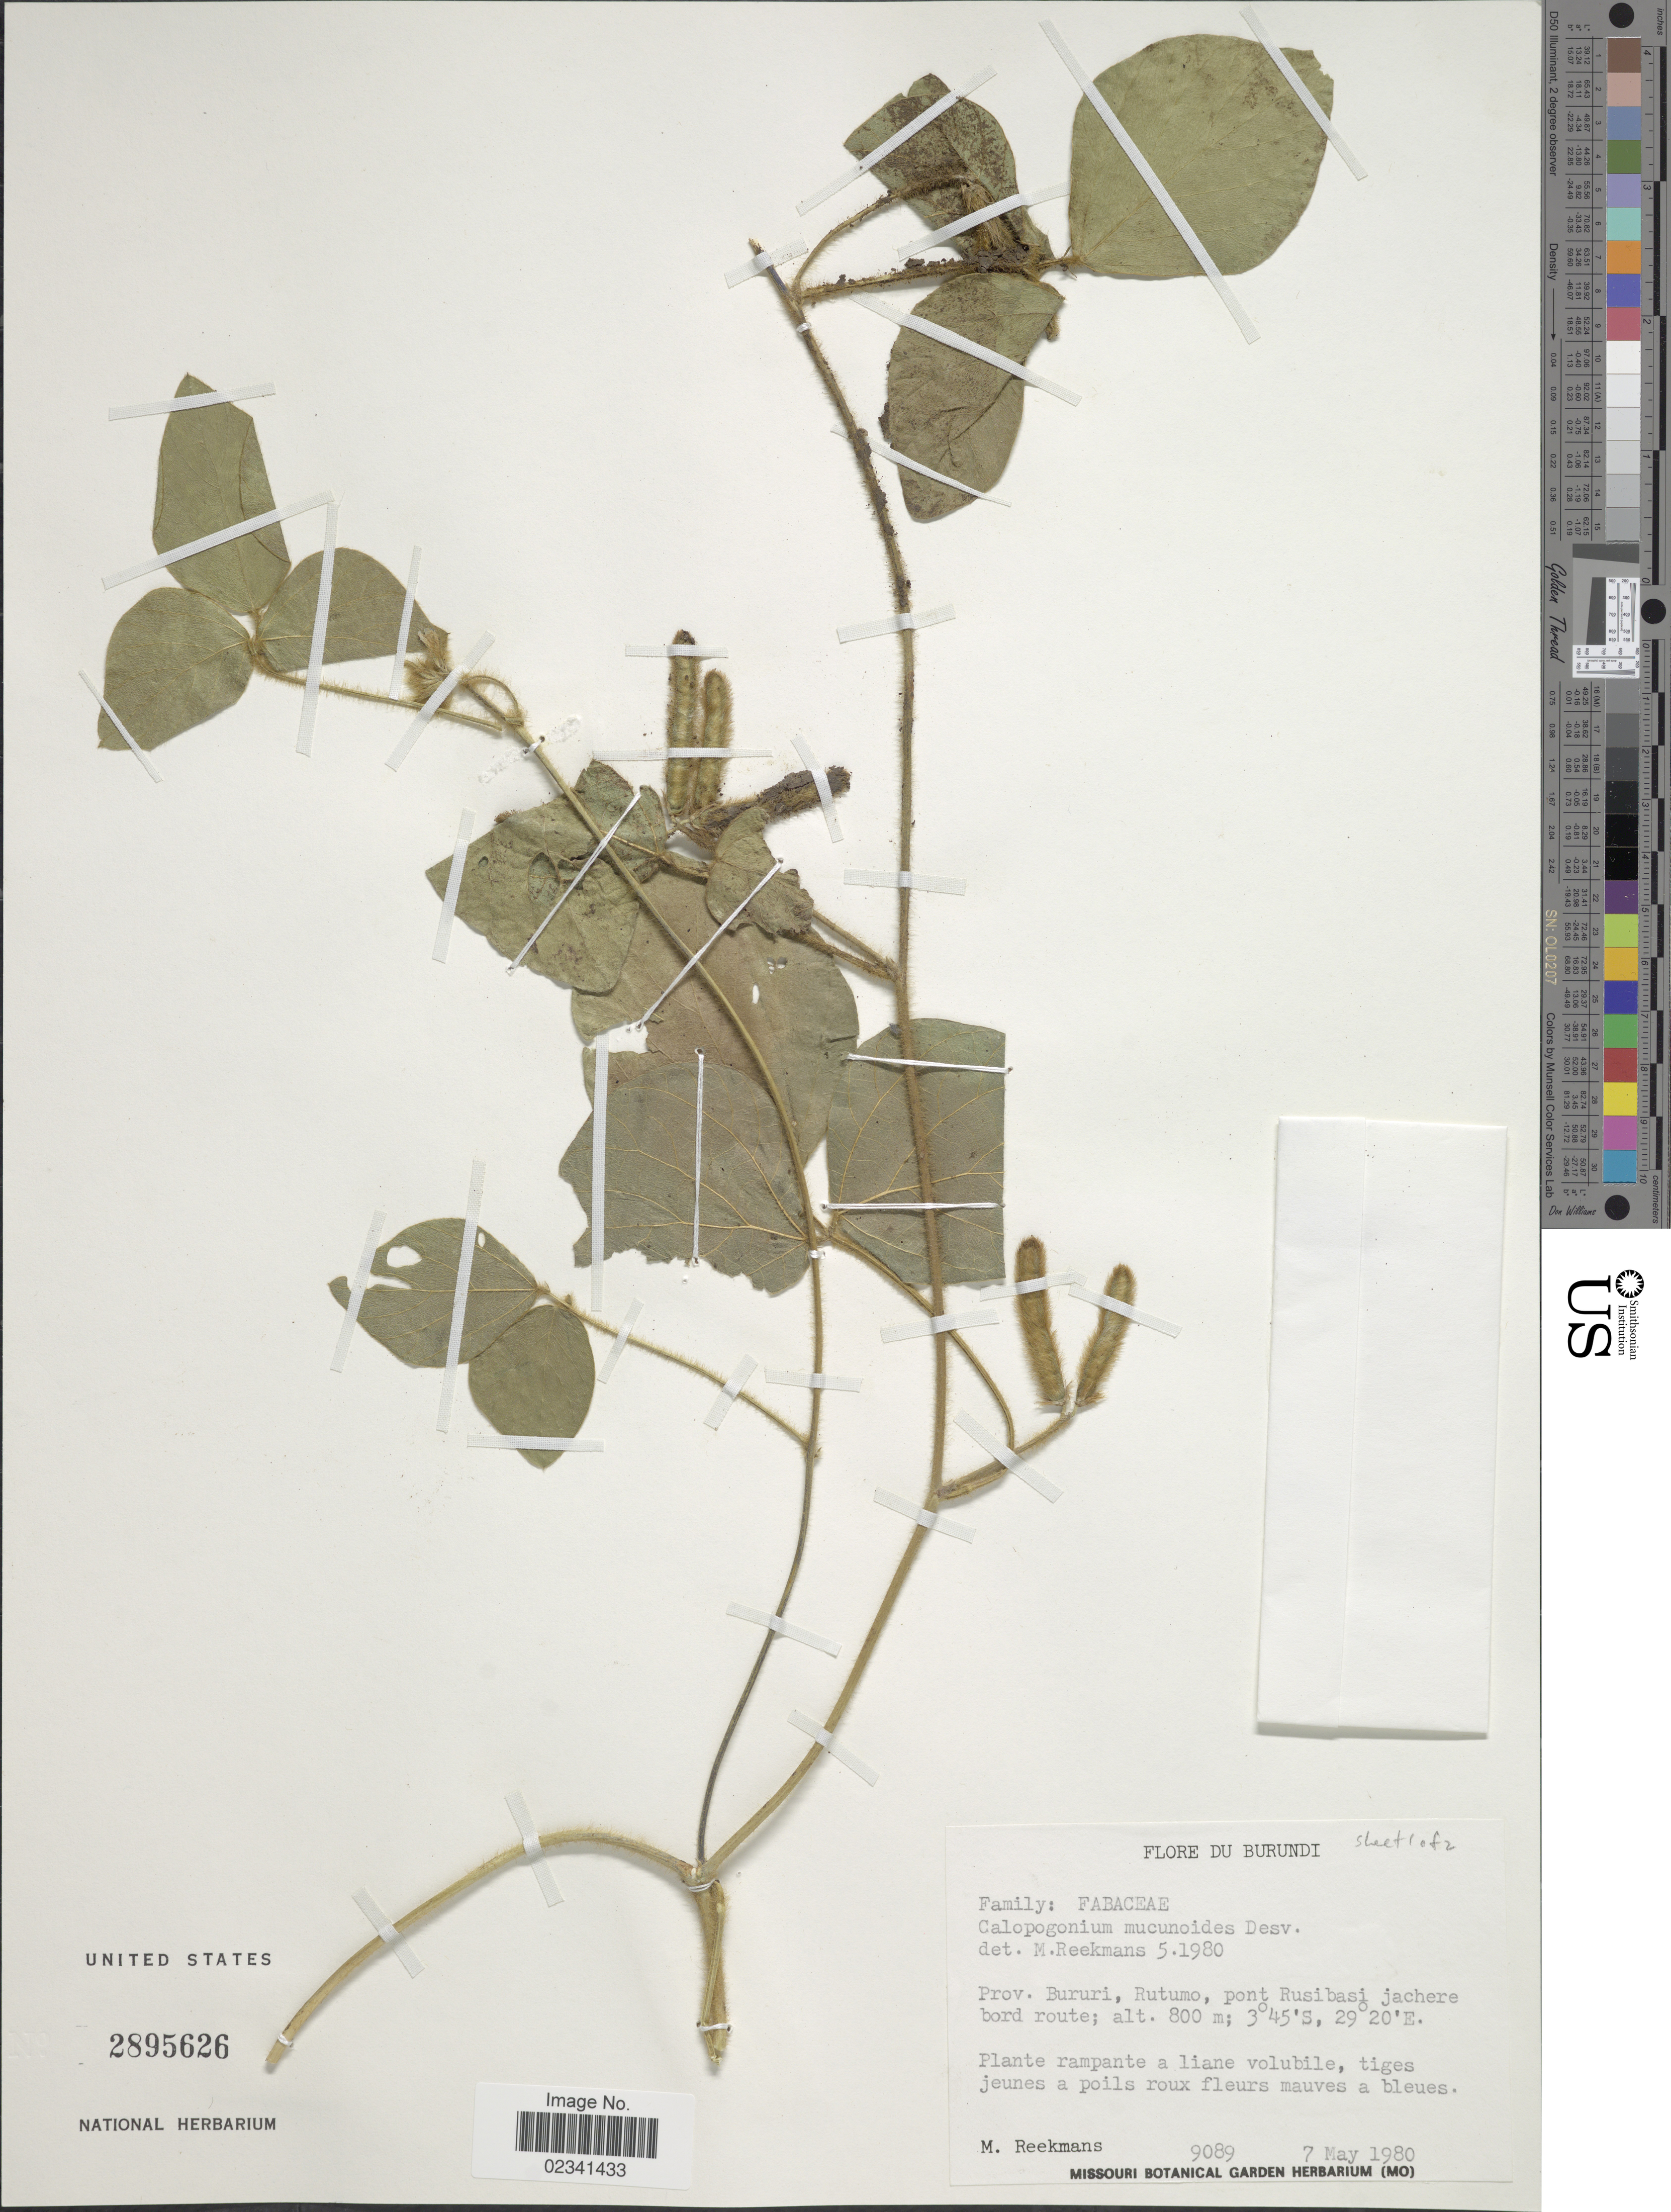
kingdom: Plantae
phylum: Tracheophyta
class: Magnoliopsida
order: Fabales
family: Fabaceae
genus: Calopogonium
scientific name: Calopogonium mucunoides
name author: Desv.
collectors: M. Reekmans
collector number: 9089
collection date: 1980-05-07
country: Burundi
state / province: Bururi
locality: Rutumi, pont Rusibasi jachere bord route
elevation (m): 800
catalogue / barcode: US 2895626